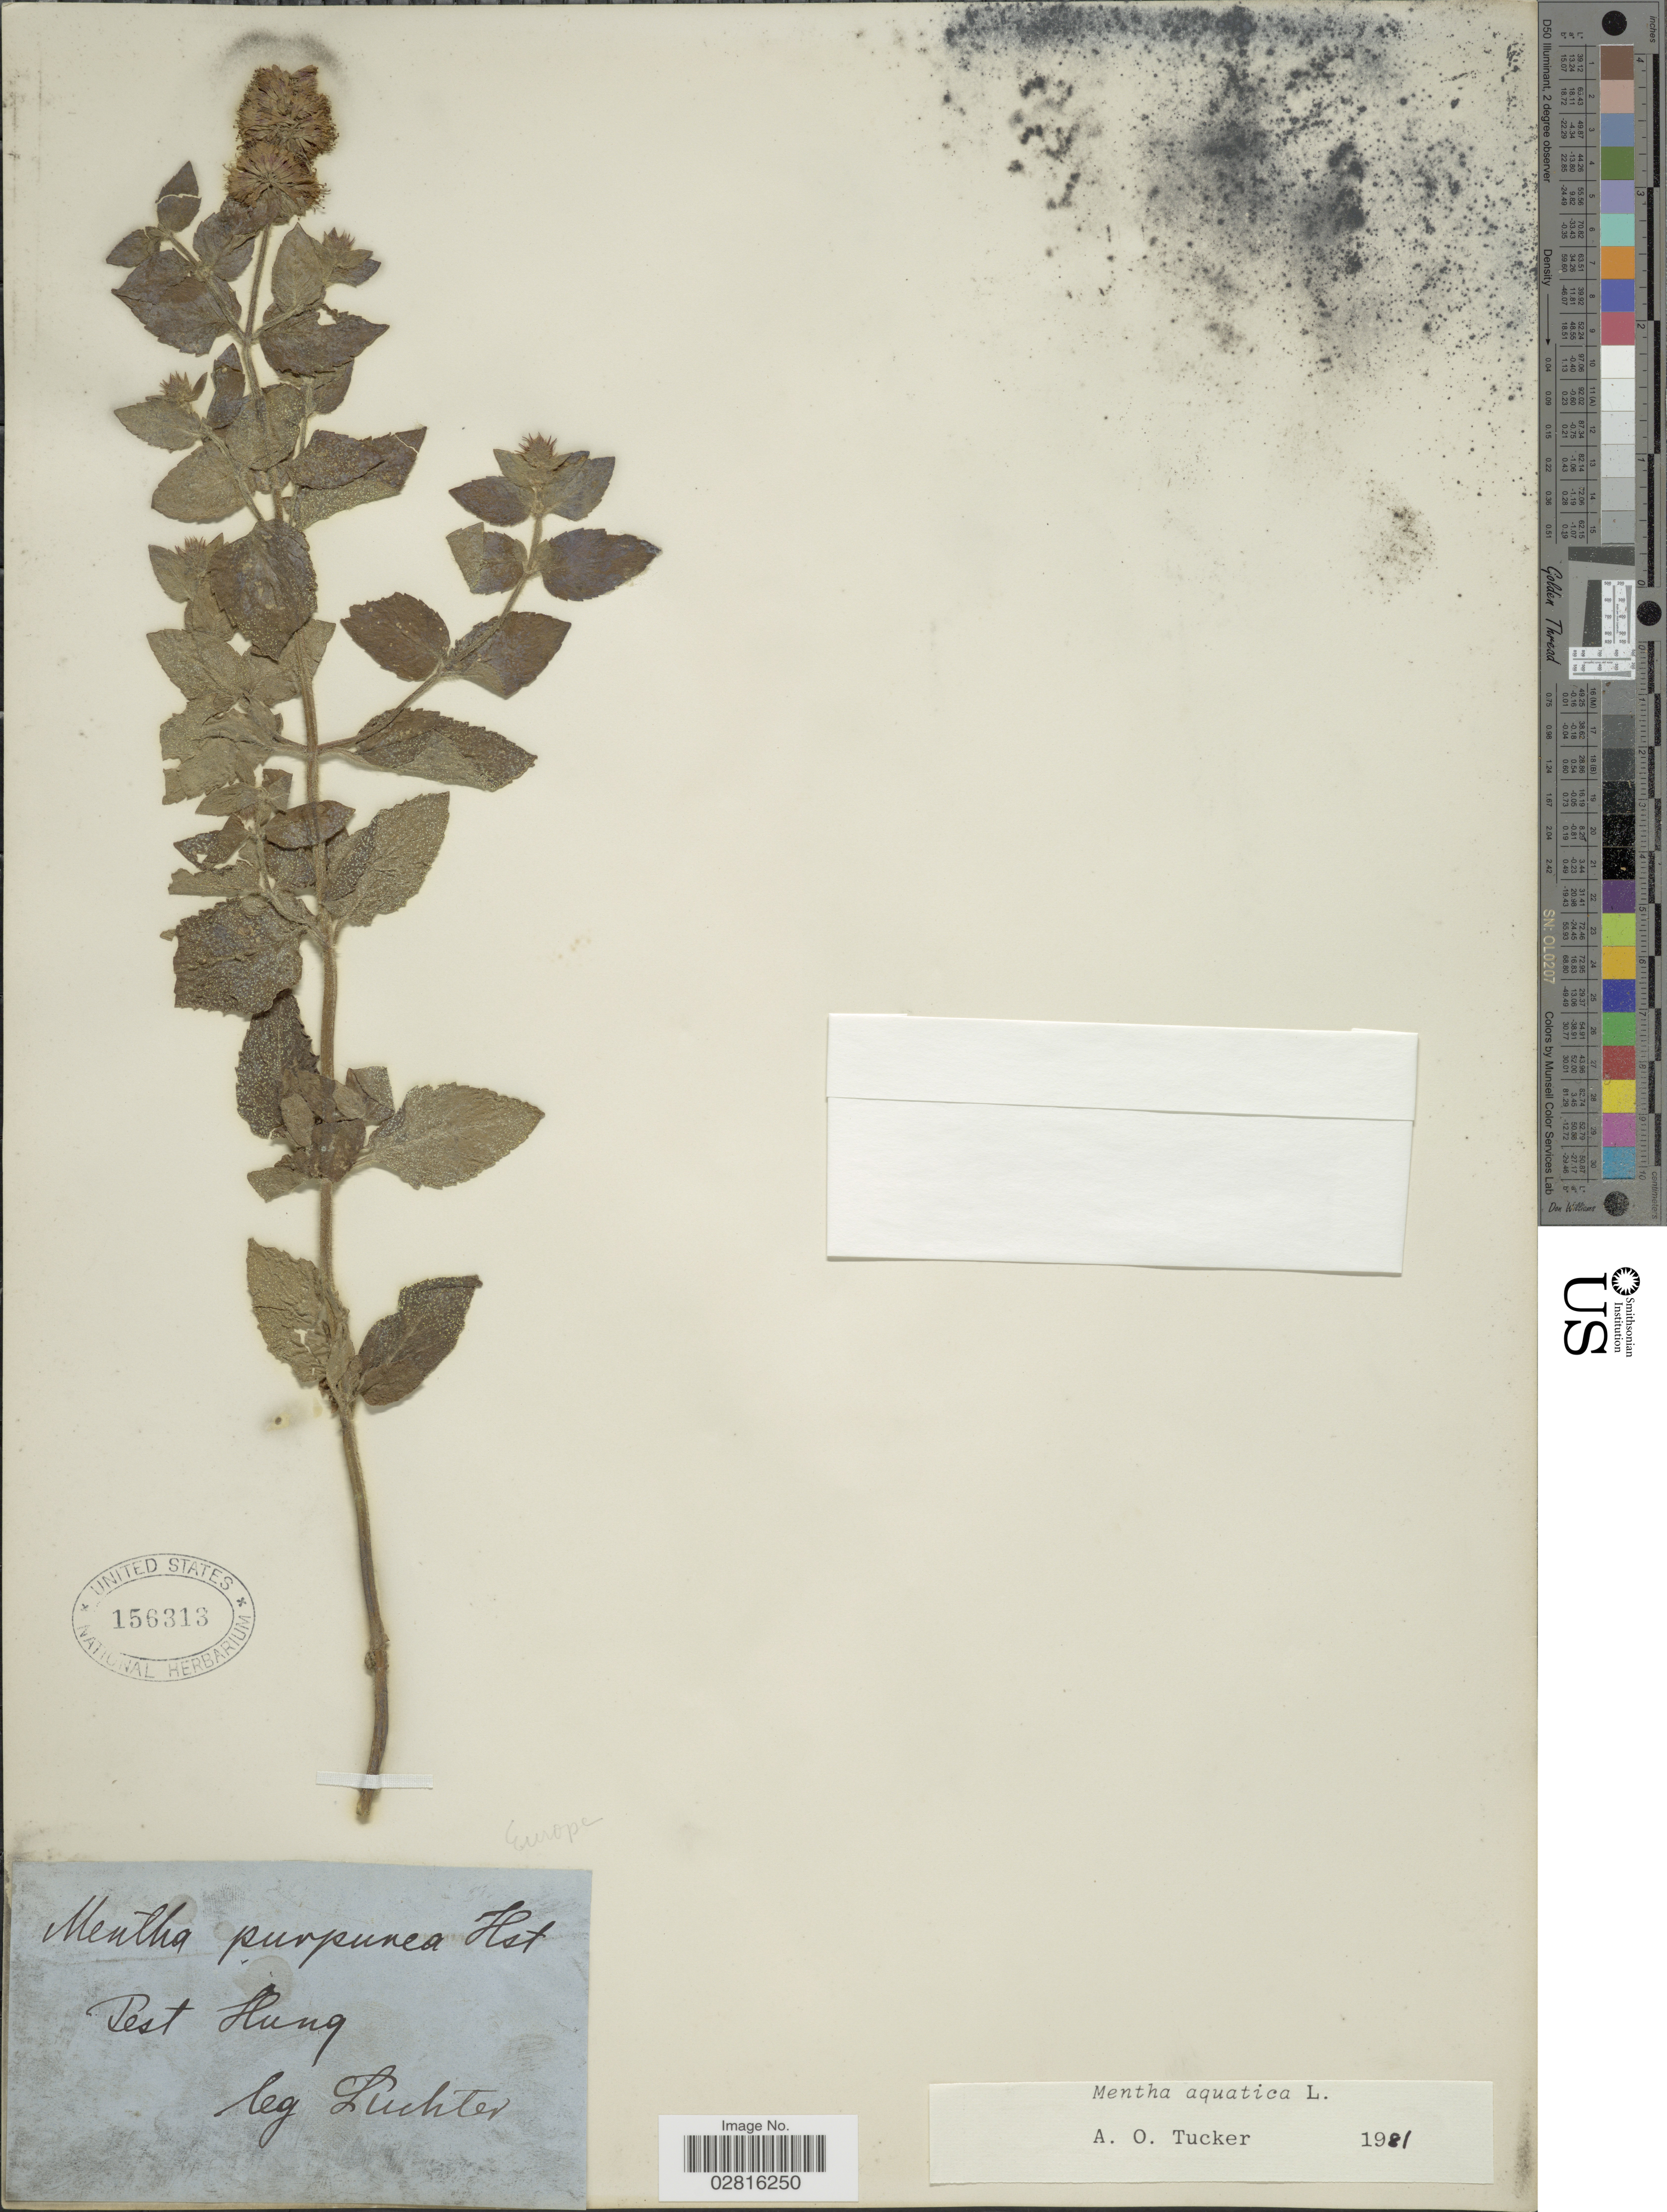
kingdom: Plantae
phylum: Tracheophyta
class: Magnoliopsida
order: Lamiales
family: Lamiaceae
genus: Mentha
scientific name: Mentha aquatica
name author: L.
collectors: -. Luchter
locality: Europe. Pest Hung.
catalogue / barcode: US 156313